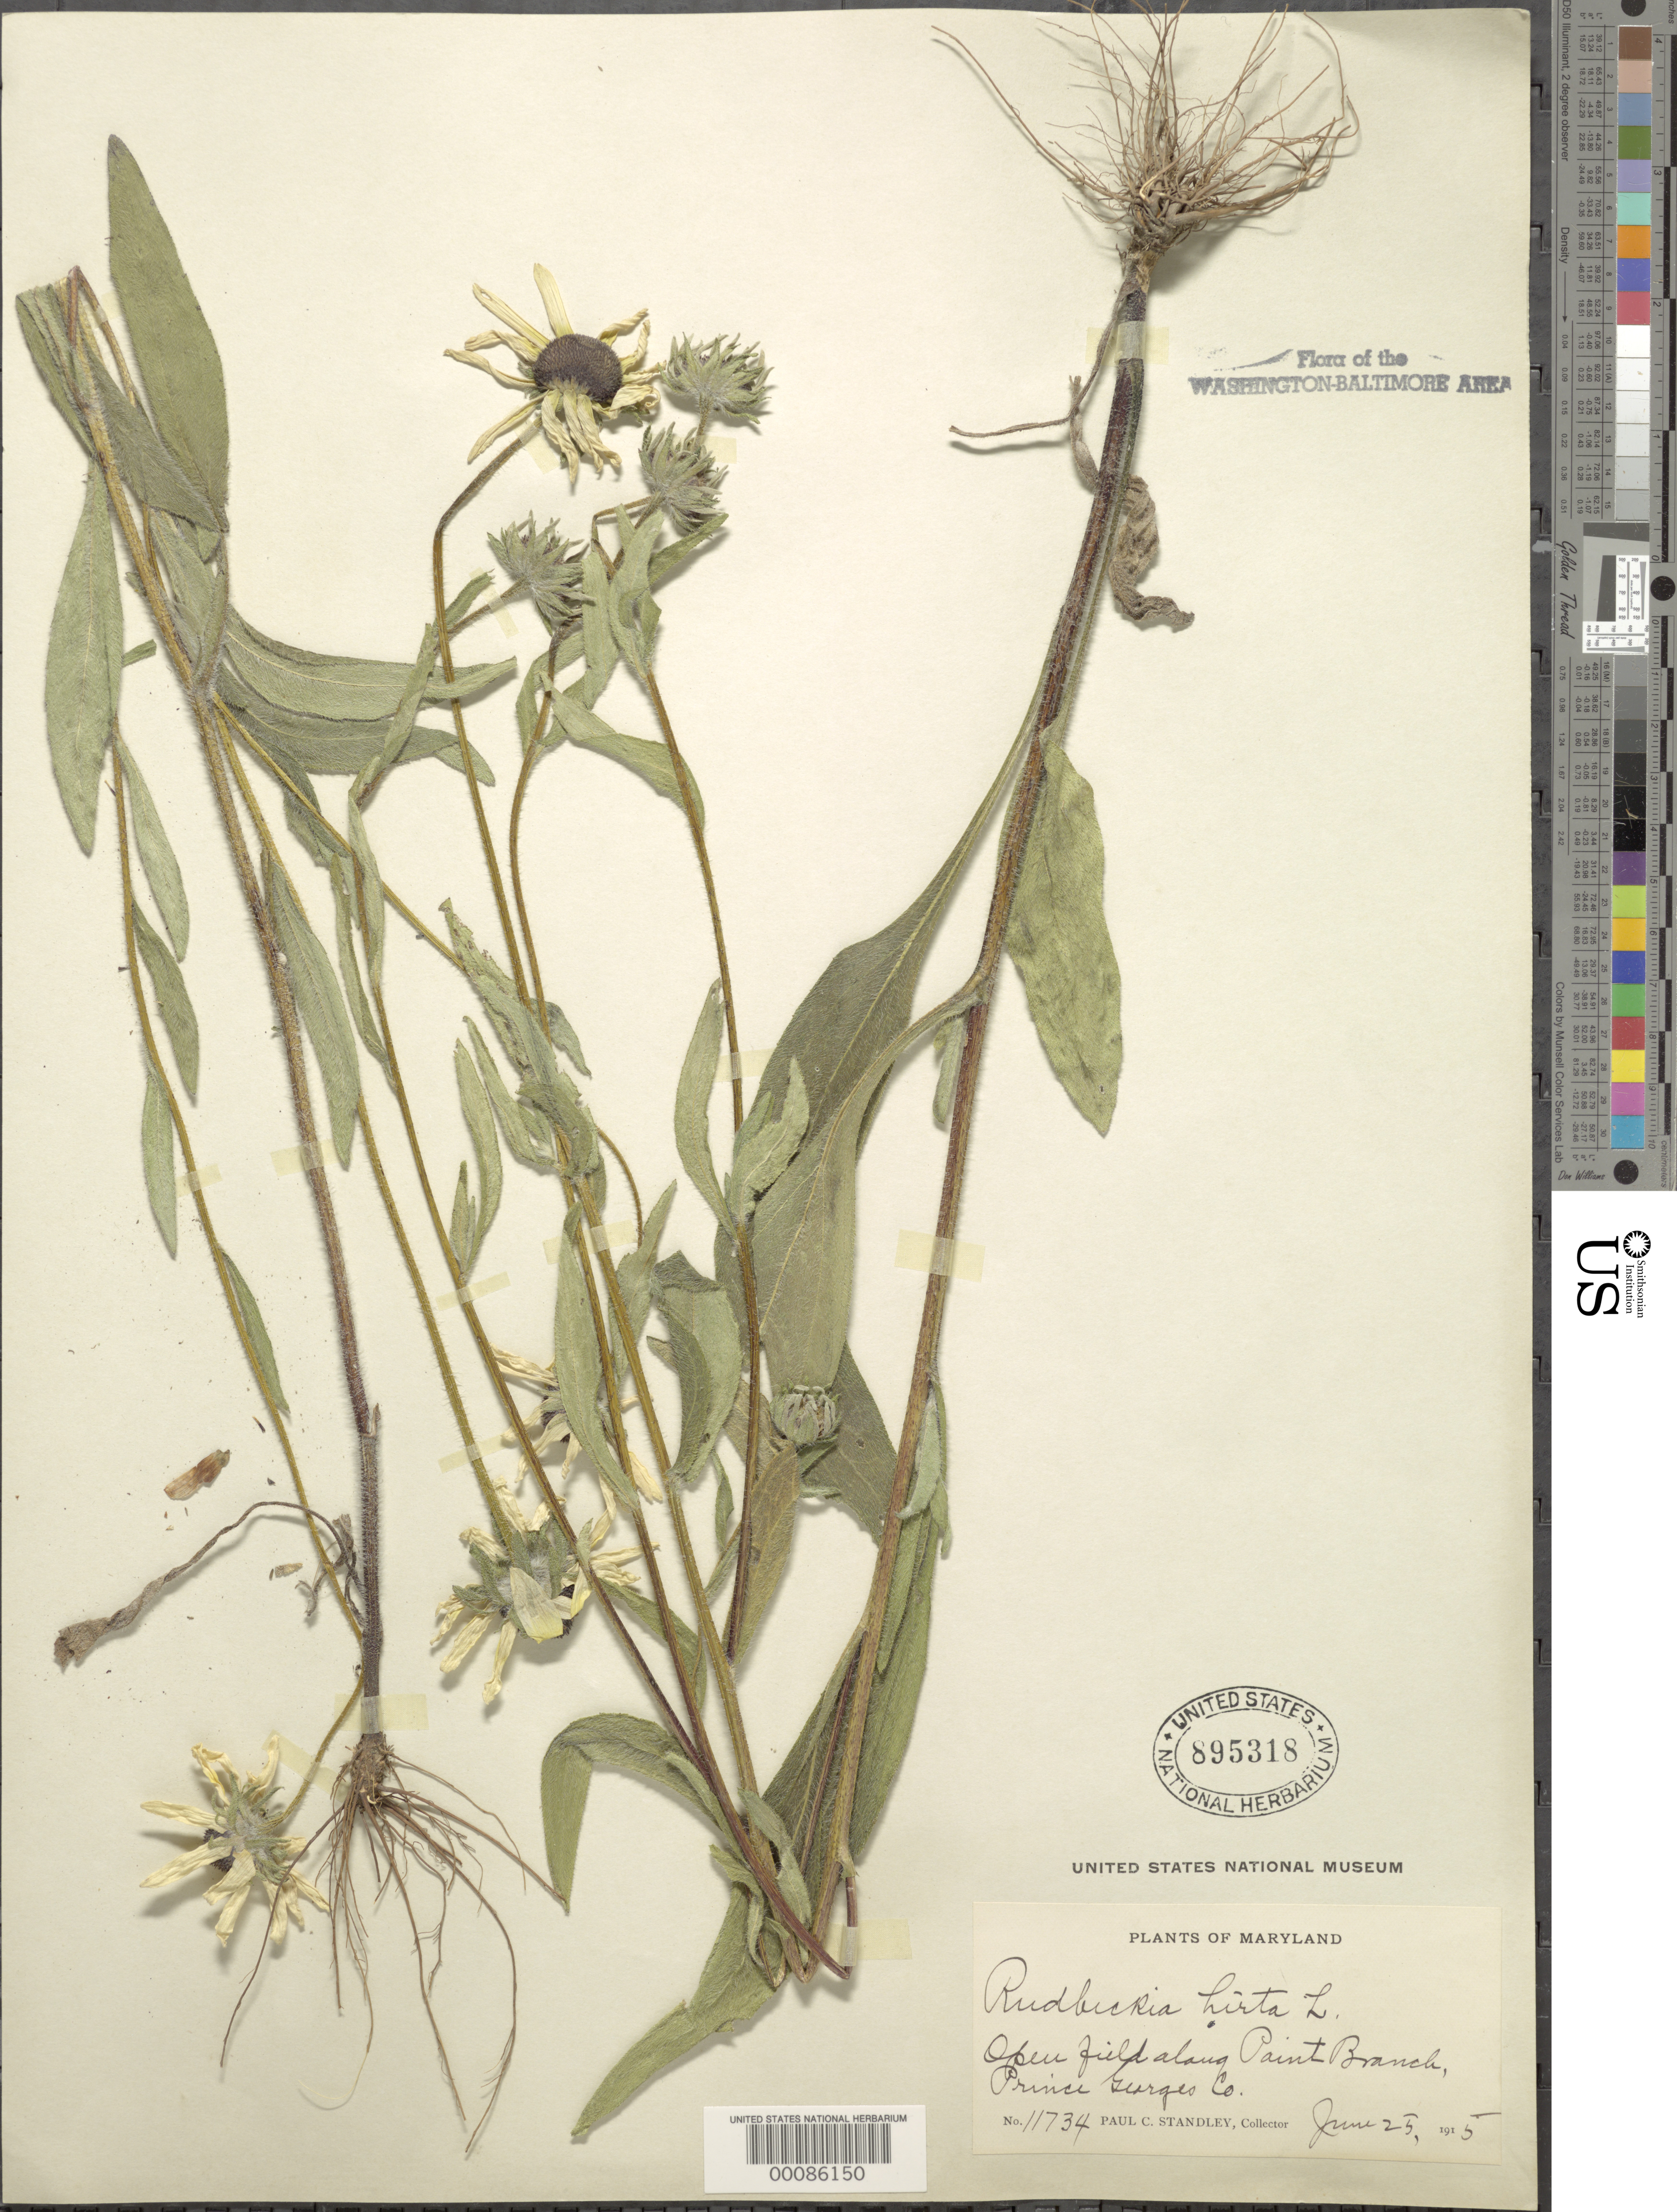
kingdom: Plantae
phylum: Tracheophyta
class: Magnoliopsida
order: Asterales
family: Asteraceae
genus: Rudbeckia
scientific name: Rudbeckia hirta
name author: L.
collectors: P. C. Standley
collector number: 11734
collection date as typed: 25 Jun 1915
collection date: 1915-06-25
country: United States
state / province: Maryland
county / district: Prince George's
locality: Paint Branch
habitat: Open field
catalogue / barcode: US 895318